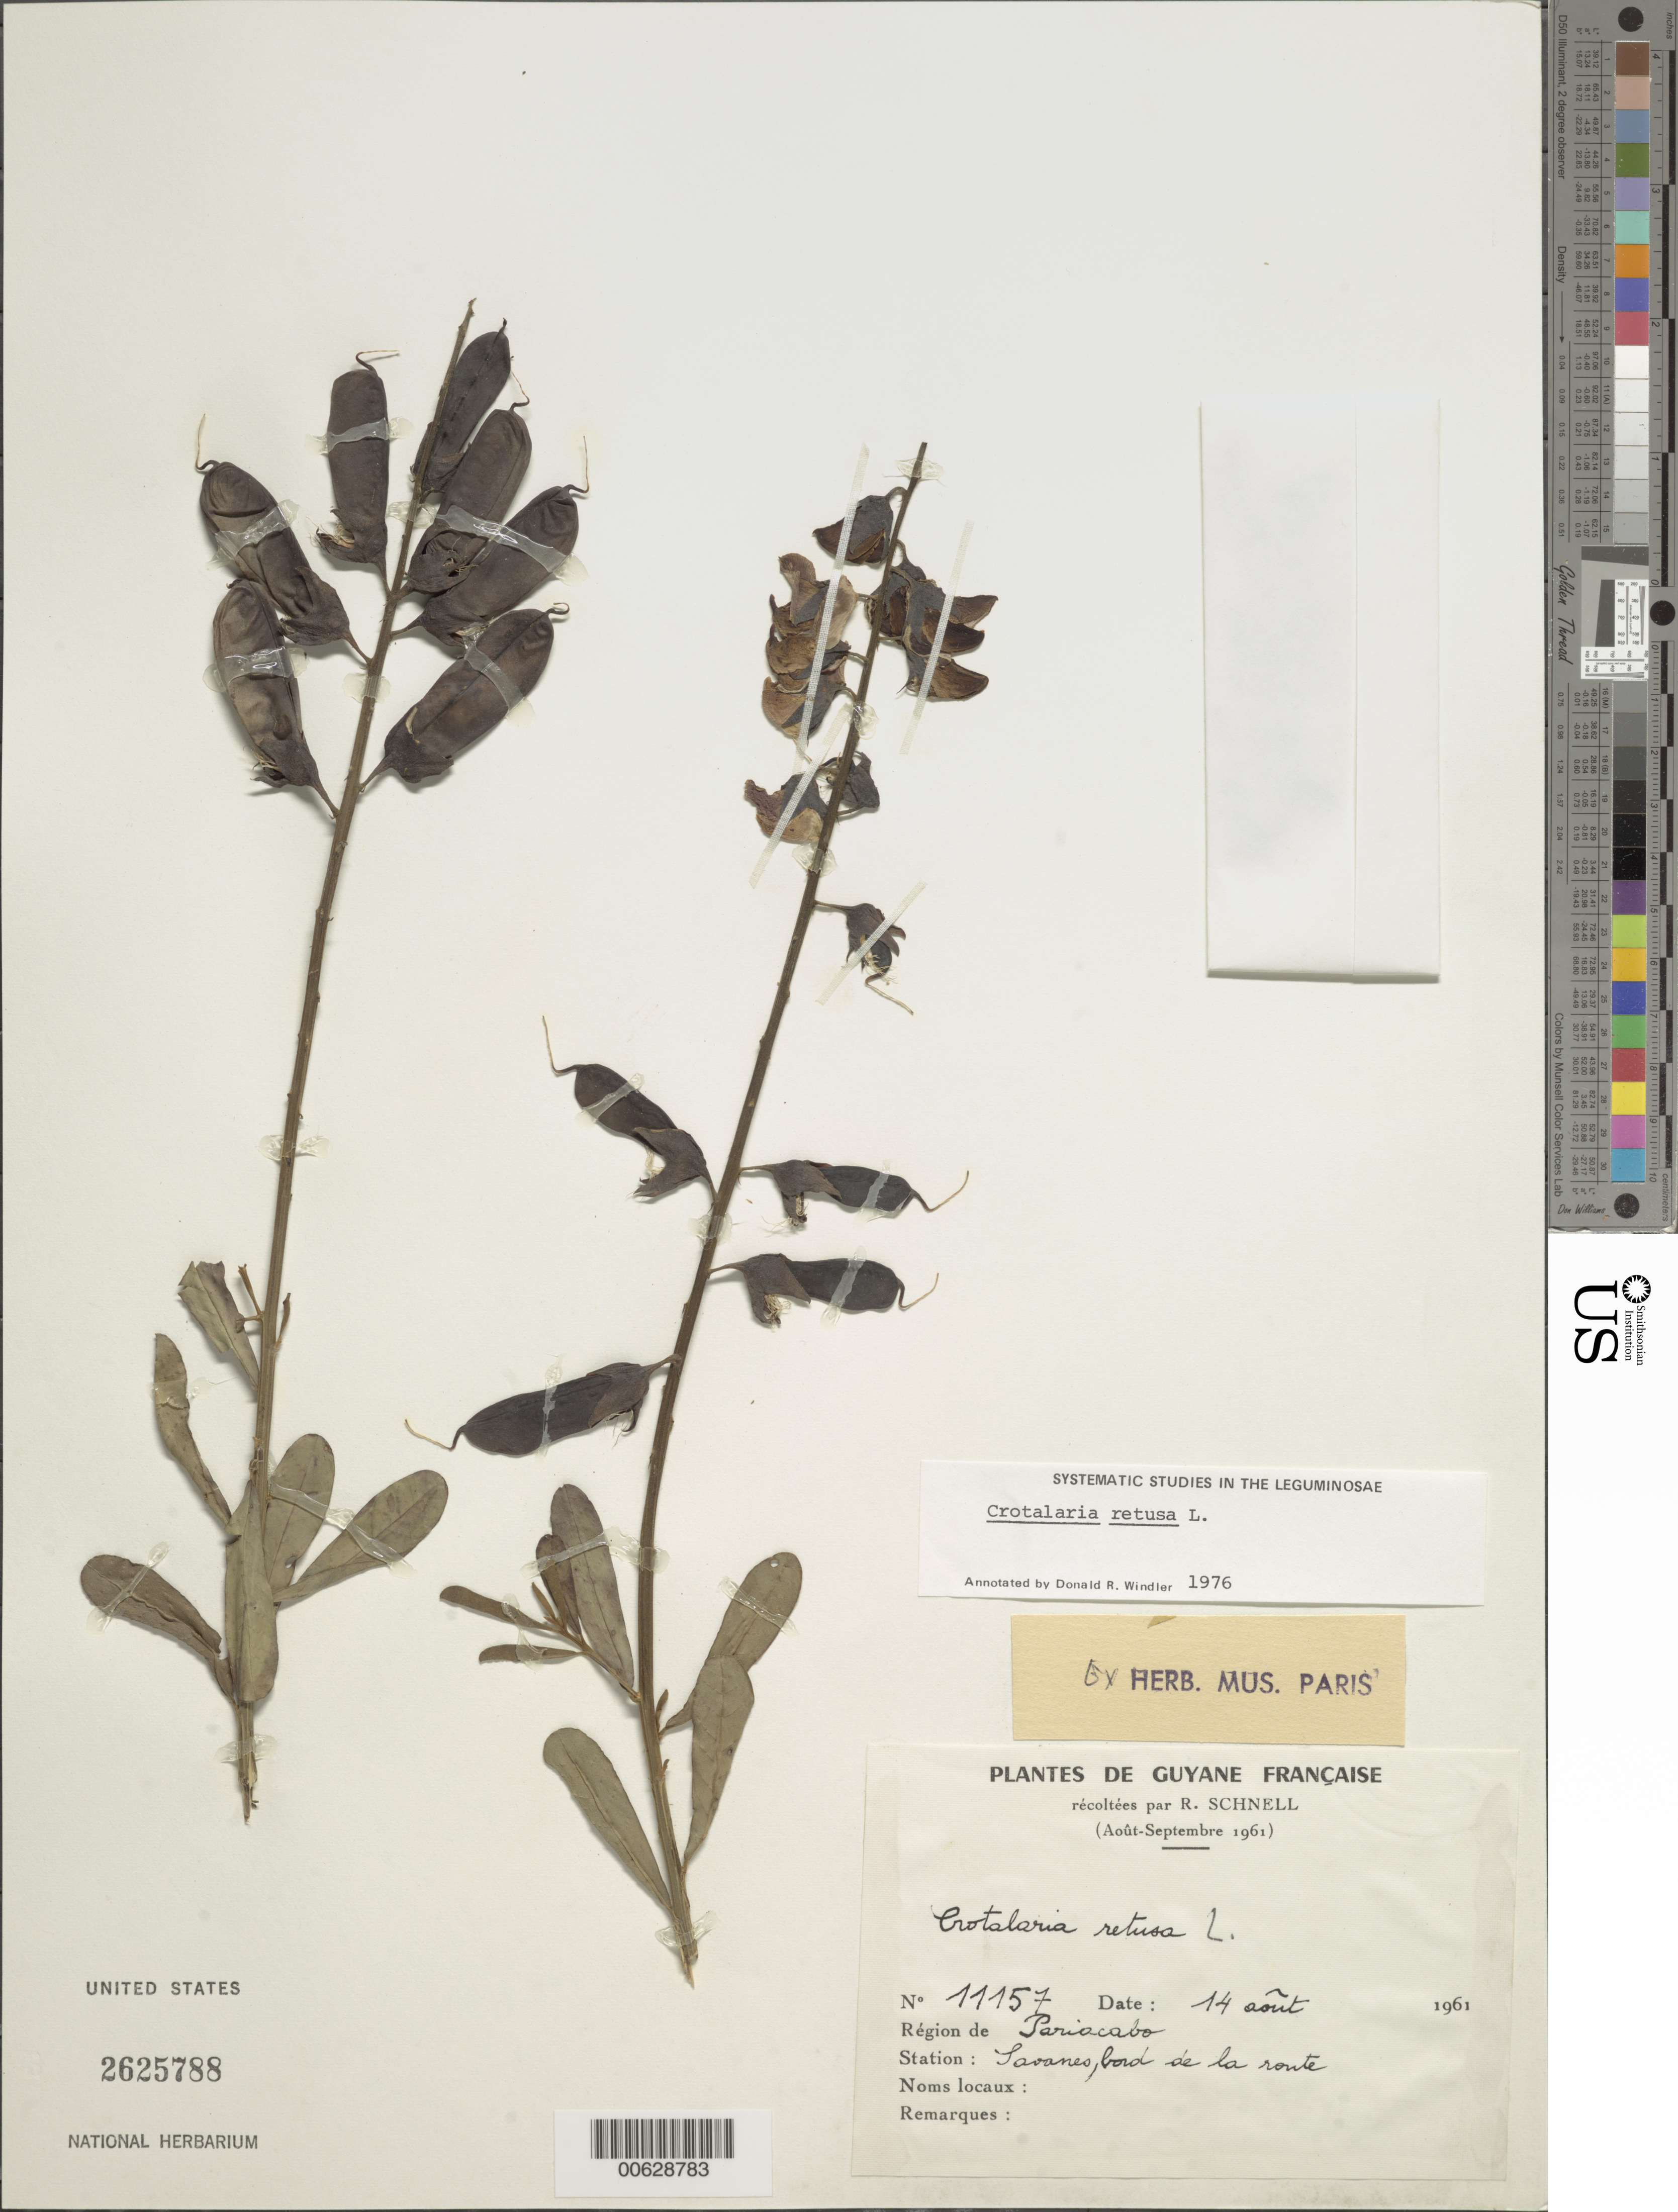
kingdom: Plantae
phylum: Tracheophyta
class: Magnoliopsida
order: Fabales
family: Fabaceae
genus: Crotalaria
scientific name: Crotalaria retusa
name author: L.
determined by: Windler, D. R.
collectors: R. A. Schnell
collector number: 11157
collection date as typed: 14-Aug-61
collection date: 1961-08-14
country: French Guiana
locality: Pariacabo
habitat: Savanes, bord de la route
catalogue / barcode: US 2625788